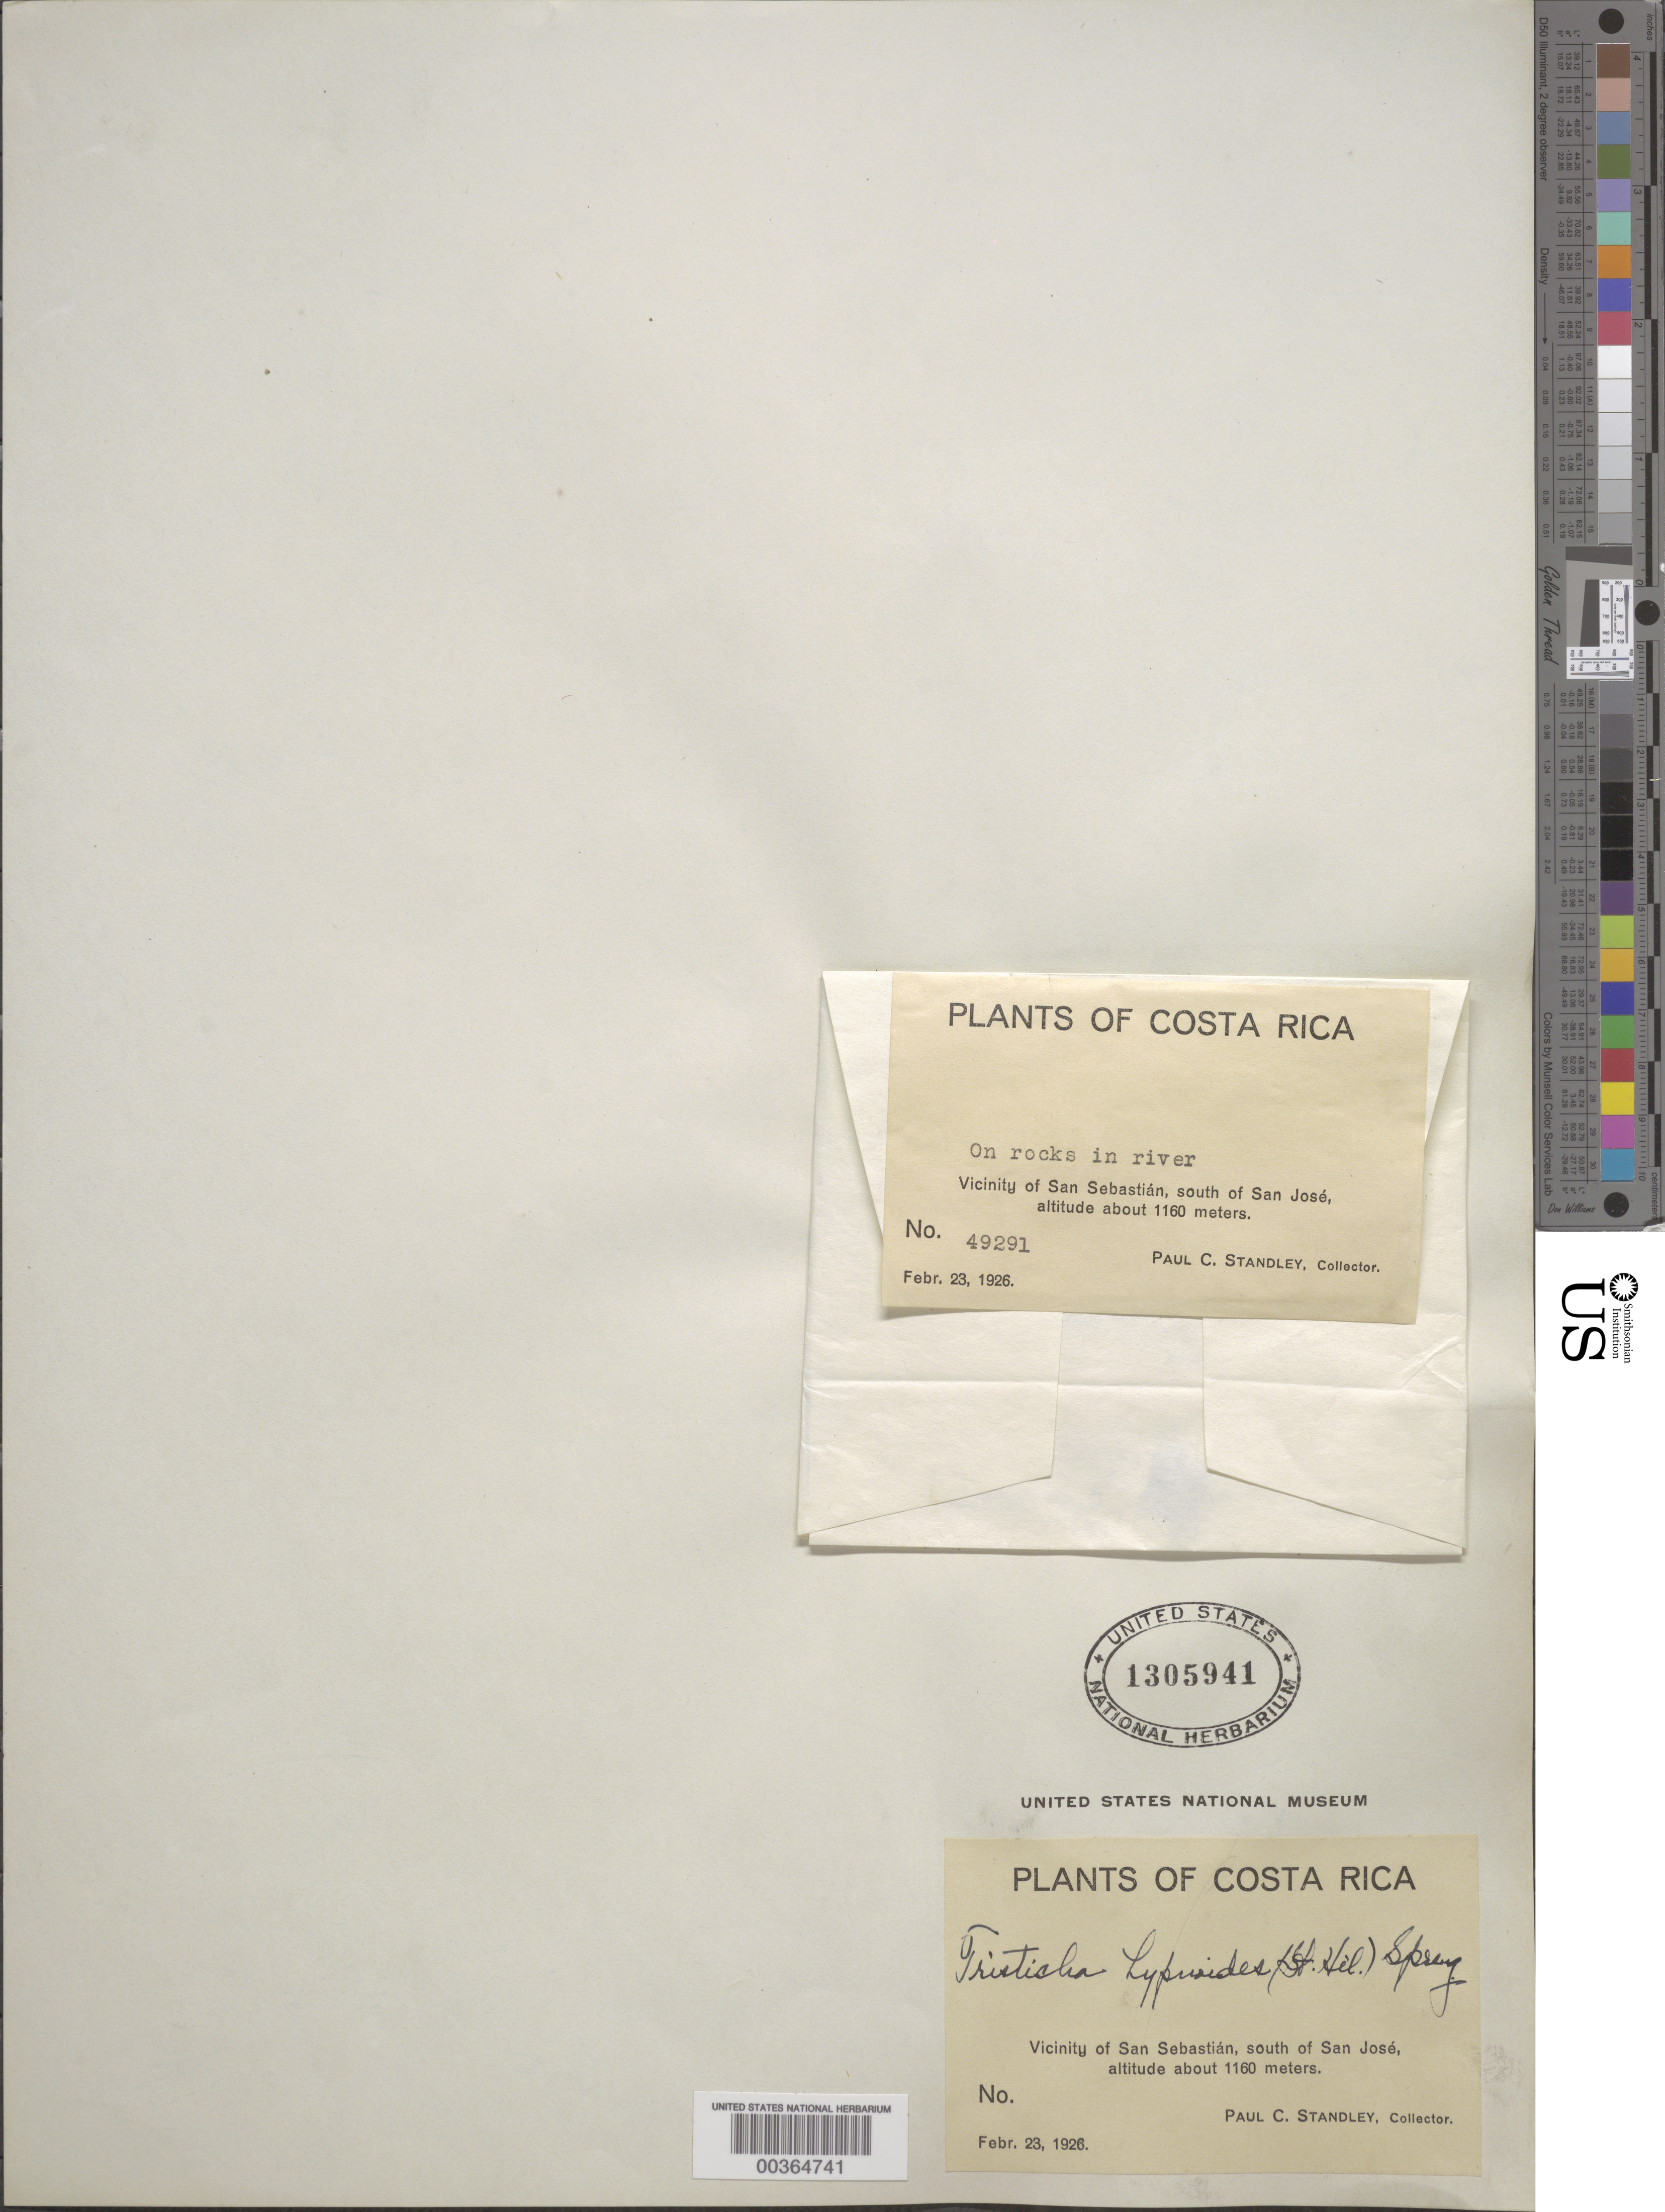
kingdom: Plantae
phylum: Tracheophyta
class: Magnoliopsida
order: Malpighiales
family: Podostemaceae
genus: Tristicha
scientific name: Tristicha trifaria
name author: (Willd.) Spreng.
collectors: P. C. Standley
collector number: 49291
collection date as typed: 23 Feb 1926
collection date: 1926-02-23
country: Costa Rica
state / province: San José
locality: Vicinity of san sebastian, s of san jose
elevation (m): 1160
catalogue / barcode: US 1305941